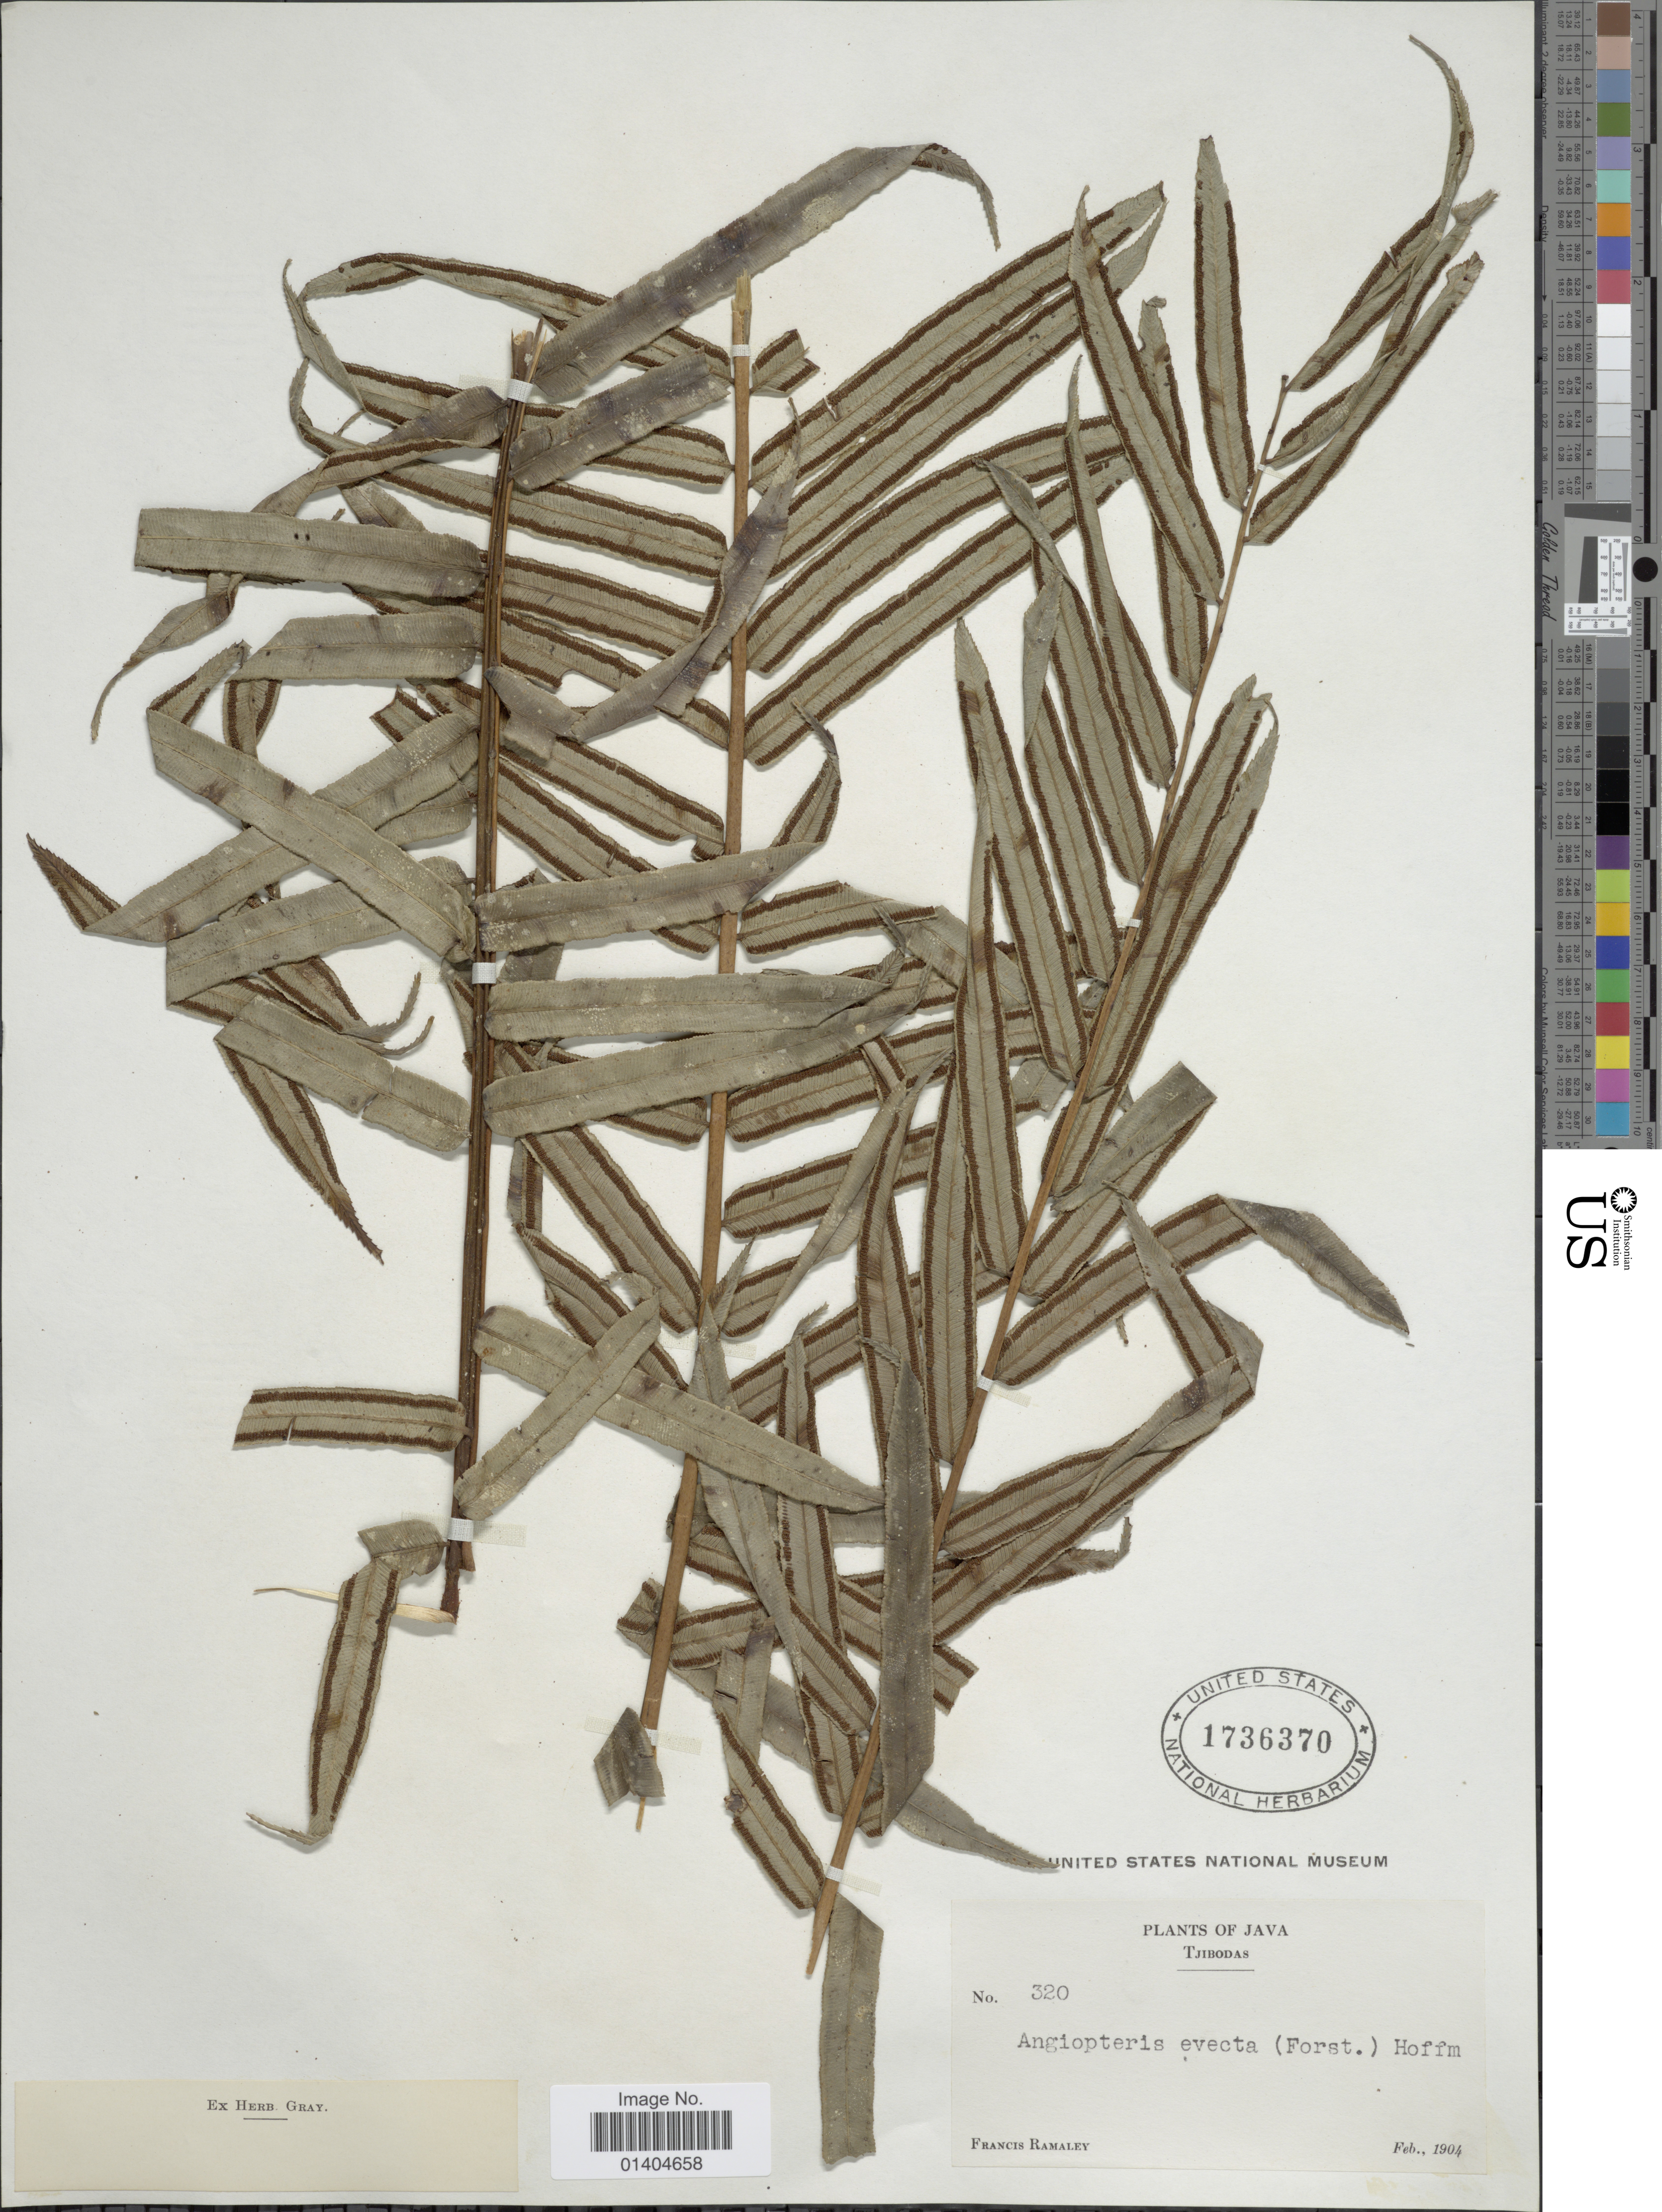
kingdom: Plantae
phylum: Tracheophyta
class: Polypodiopsida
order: Marattiales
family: Marattiaceae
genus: Angiopteris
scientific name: Angiopteris evecta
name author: (G. Forst.) Hoffm.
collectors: F. Ramaley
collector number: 320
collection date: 1904-02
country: Indonesia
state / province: Java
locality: Tjibodas.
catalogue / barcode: US 1736370